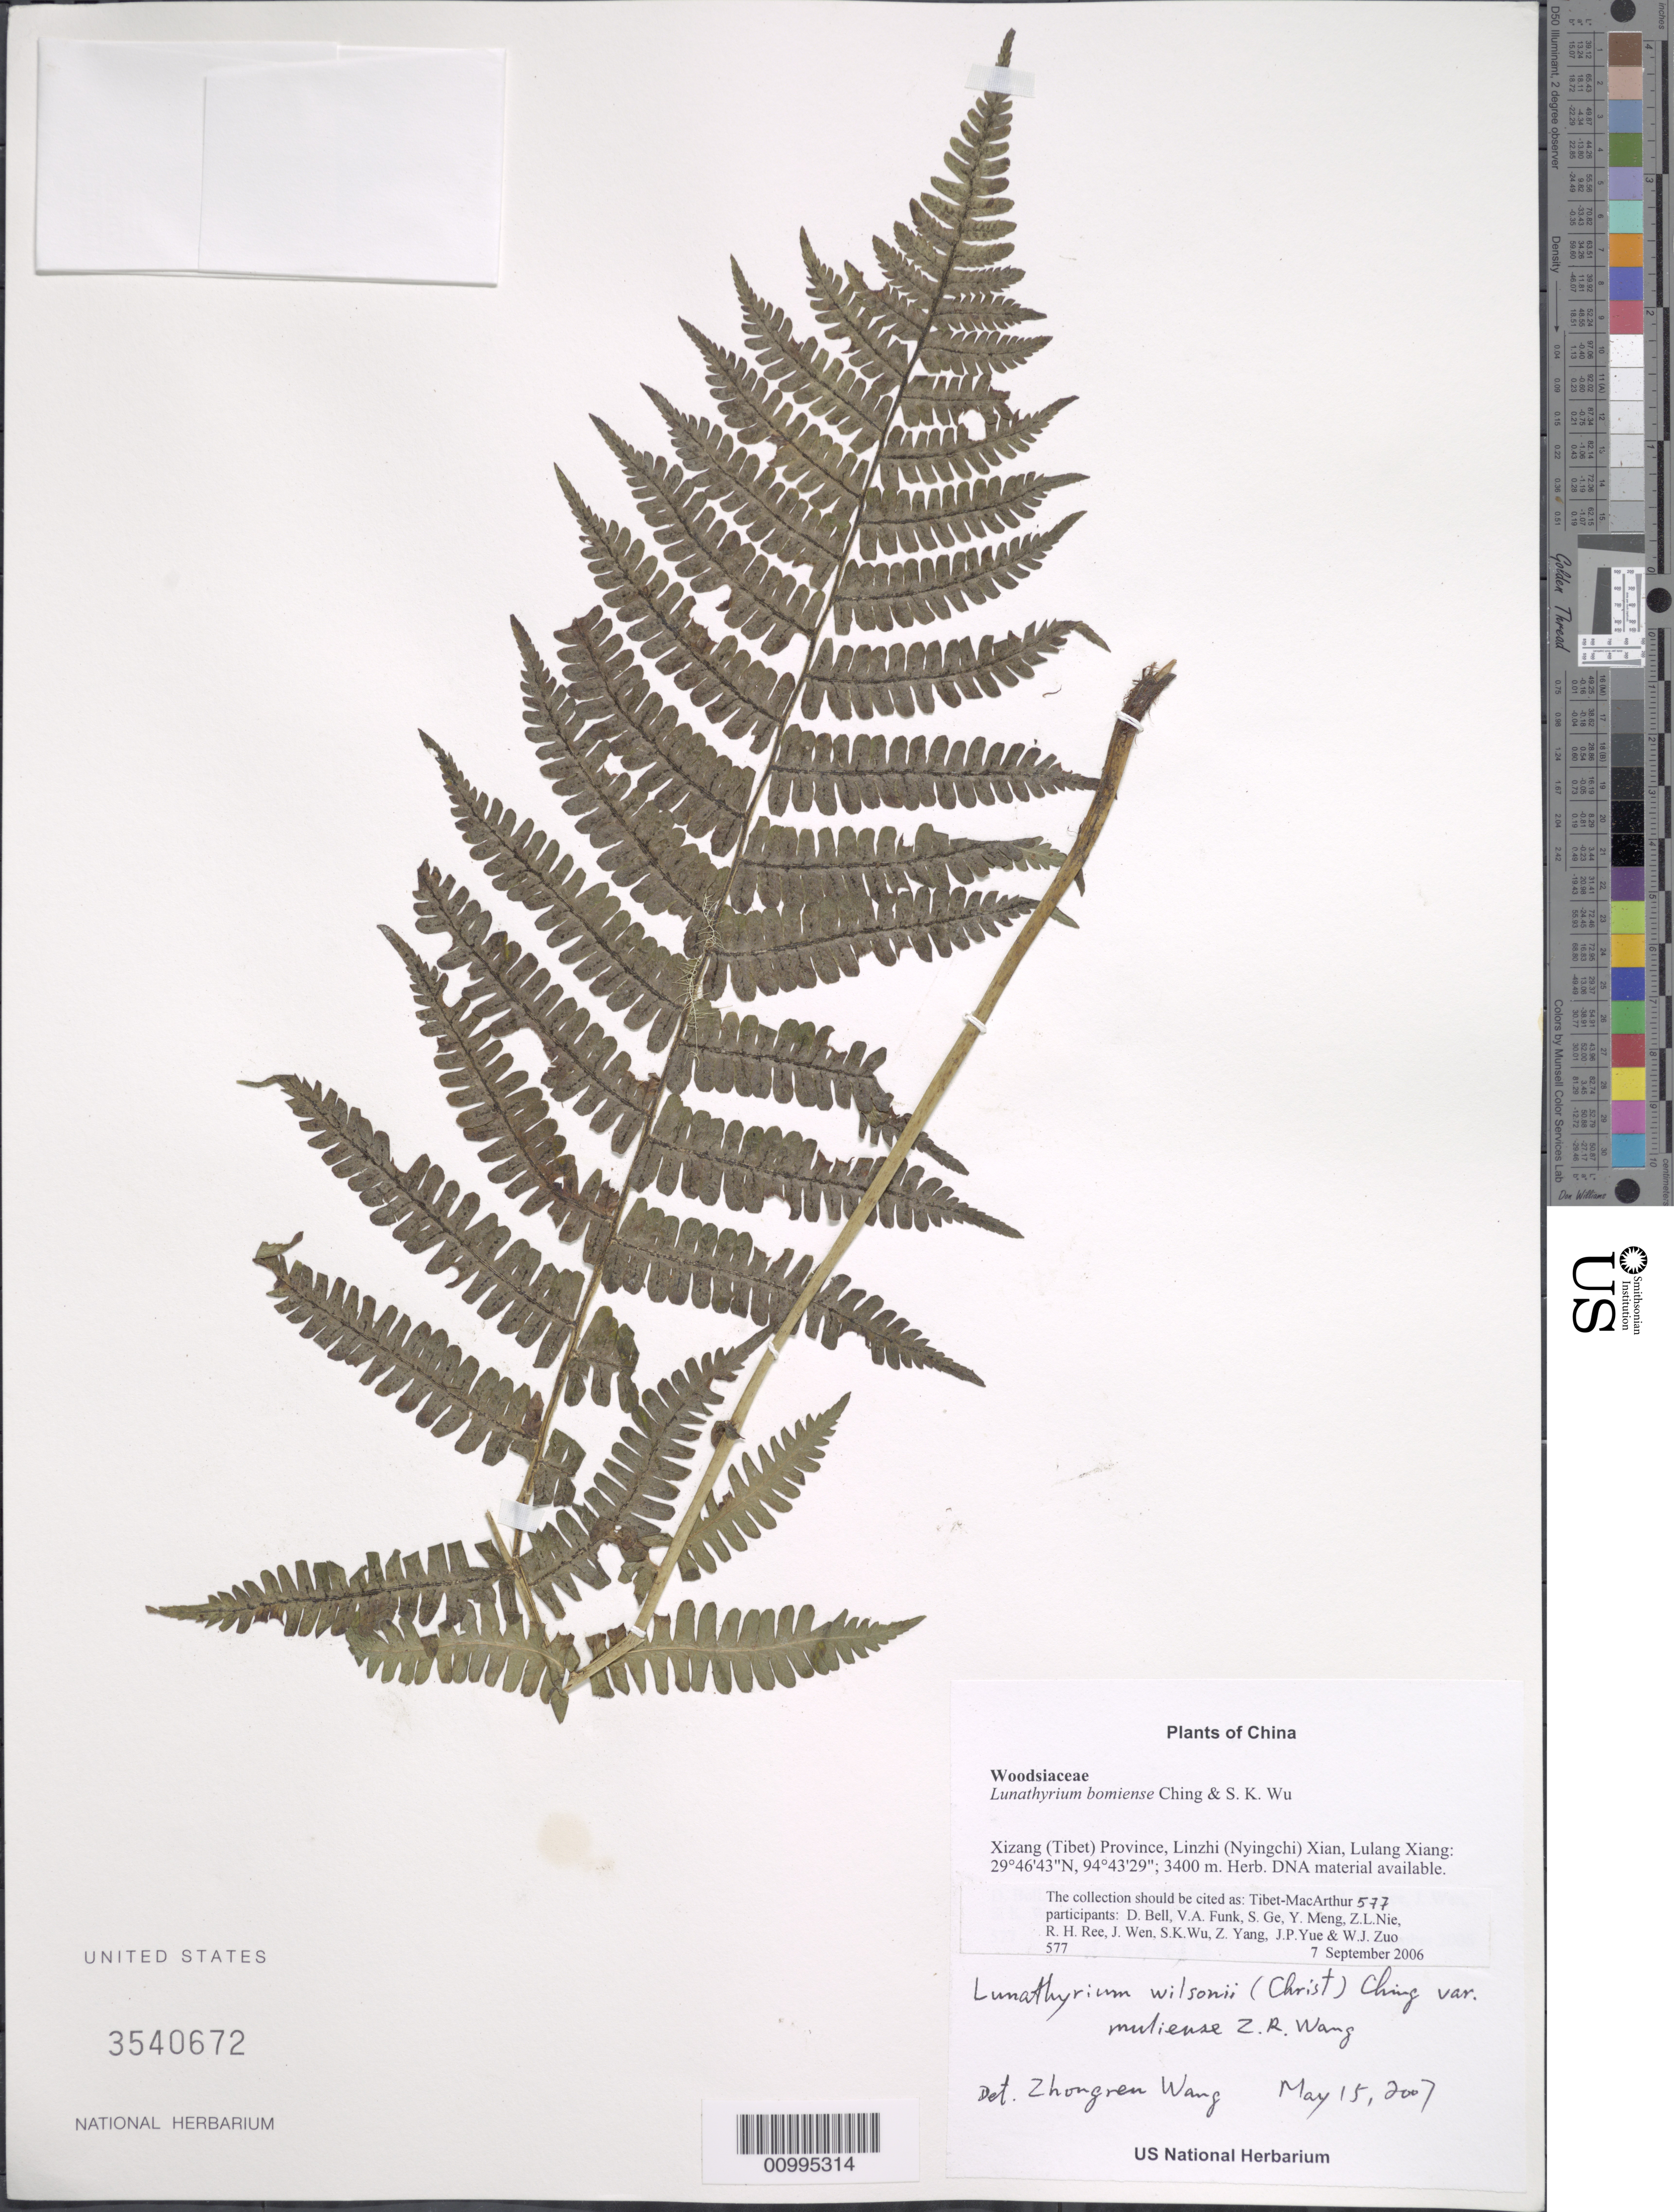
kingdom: Plantae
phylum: Tracheophyta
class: Polypodiopsida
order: Polypodiales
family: Athyriaceae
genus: Deparia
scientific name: Deparia wilsonii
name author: (Christ) X.C. Zhang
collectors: Tibet-MacArthur, D. A. Bell, V. Funk, S. Ge, Y. Meng, Z. Nie, R. Ree, J. Wen, S. K. Wu, Z. Yang, J. Yue & W. Zuo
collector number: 577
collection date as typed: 07 Sep 2006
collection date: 2006-09-07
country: China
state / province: Xizang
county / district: Linzhi (Nyingchi) Xian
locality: Lulang Xiang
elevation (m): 3400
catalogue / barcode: US 3540672